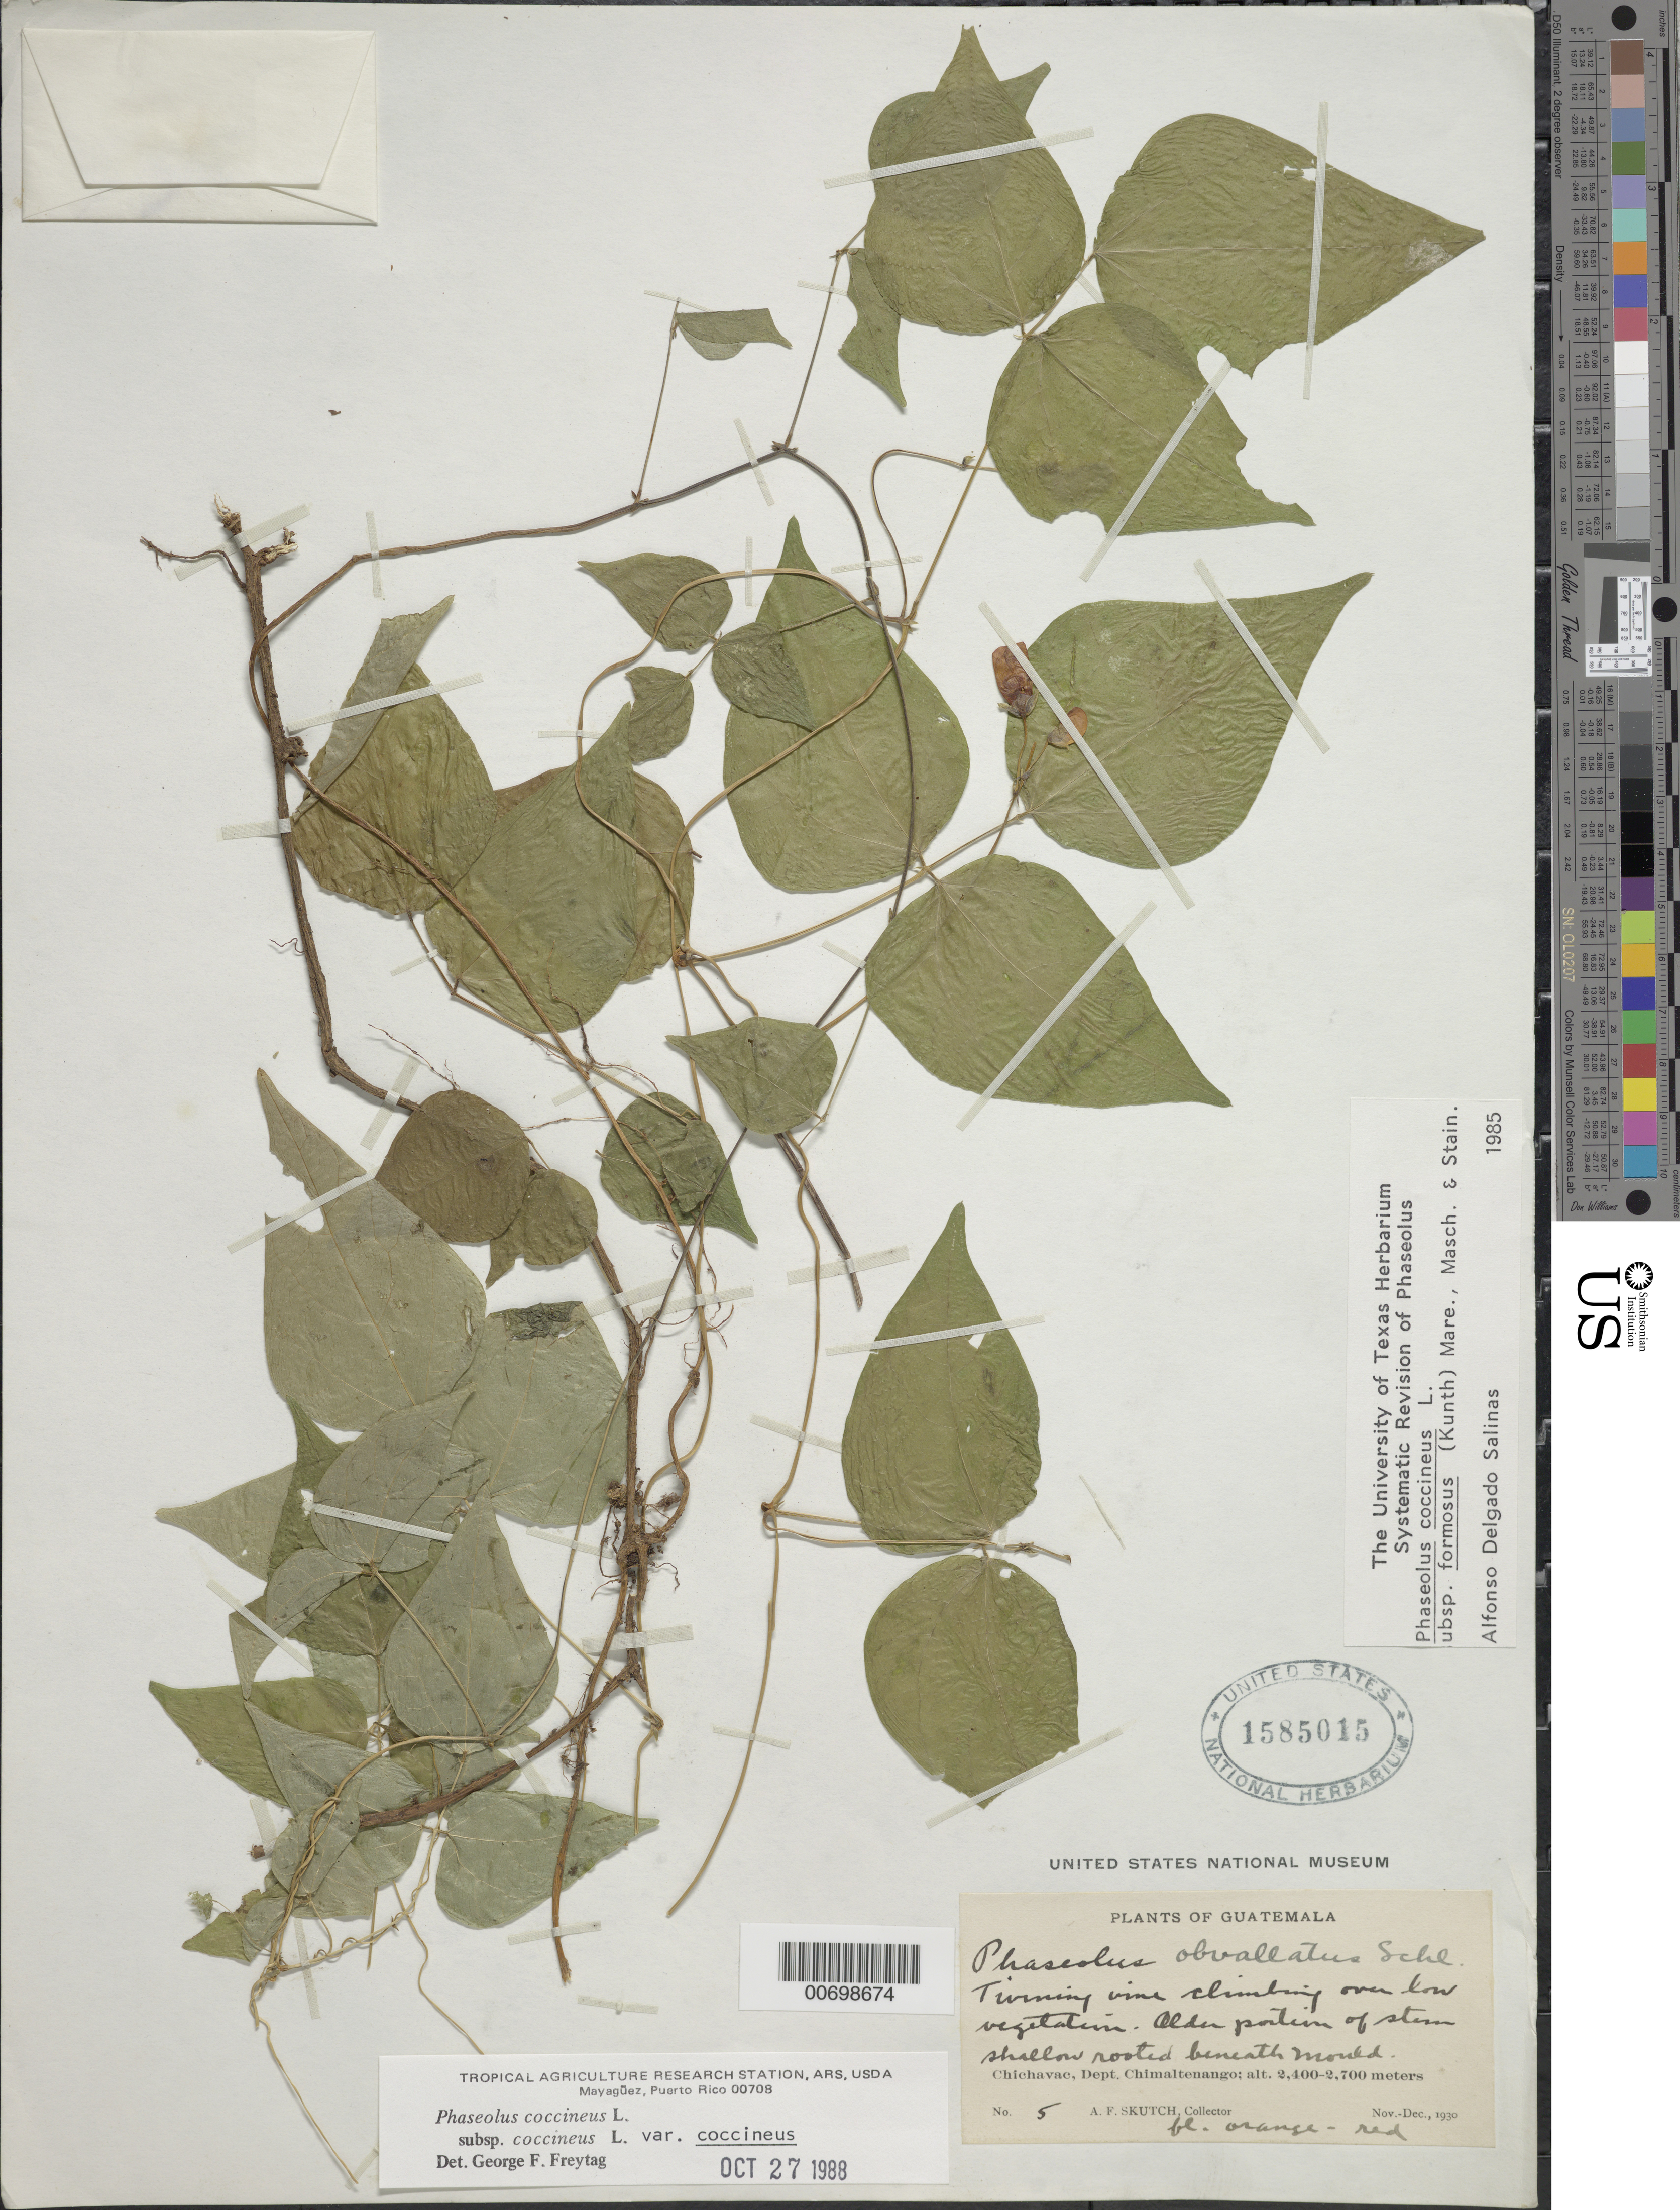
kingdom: Plantae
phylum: Tracheophyta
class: Magnoliopsida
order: Fabales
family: Fabaceae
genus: Phaseolus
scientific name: Phaseolus coccineus var. coccineus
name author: L.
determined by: Freytag, G. F.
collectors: G. F. Freytag & N. Vakili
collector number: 78-Guat-41-8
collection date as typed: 10 May 1978 or 05 Oct 1978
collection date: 1978-05-10 or 1978-10-05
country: Guatemala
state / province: Jalapa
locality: Roadside, km 92 & 88, Hwy 18 Guatemala-Jalapa.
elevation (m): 2390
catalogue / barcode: US 1585015